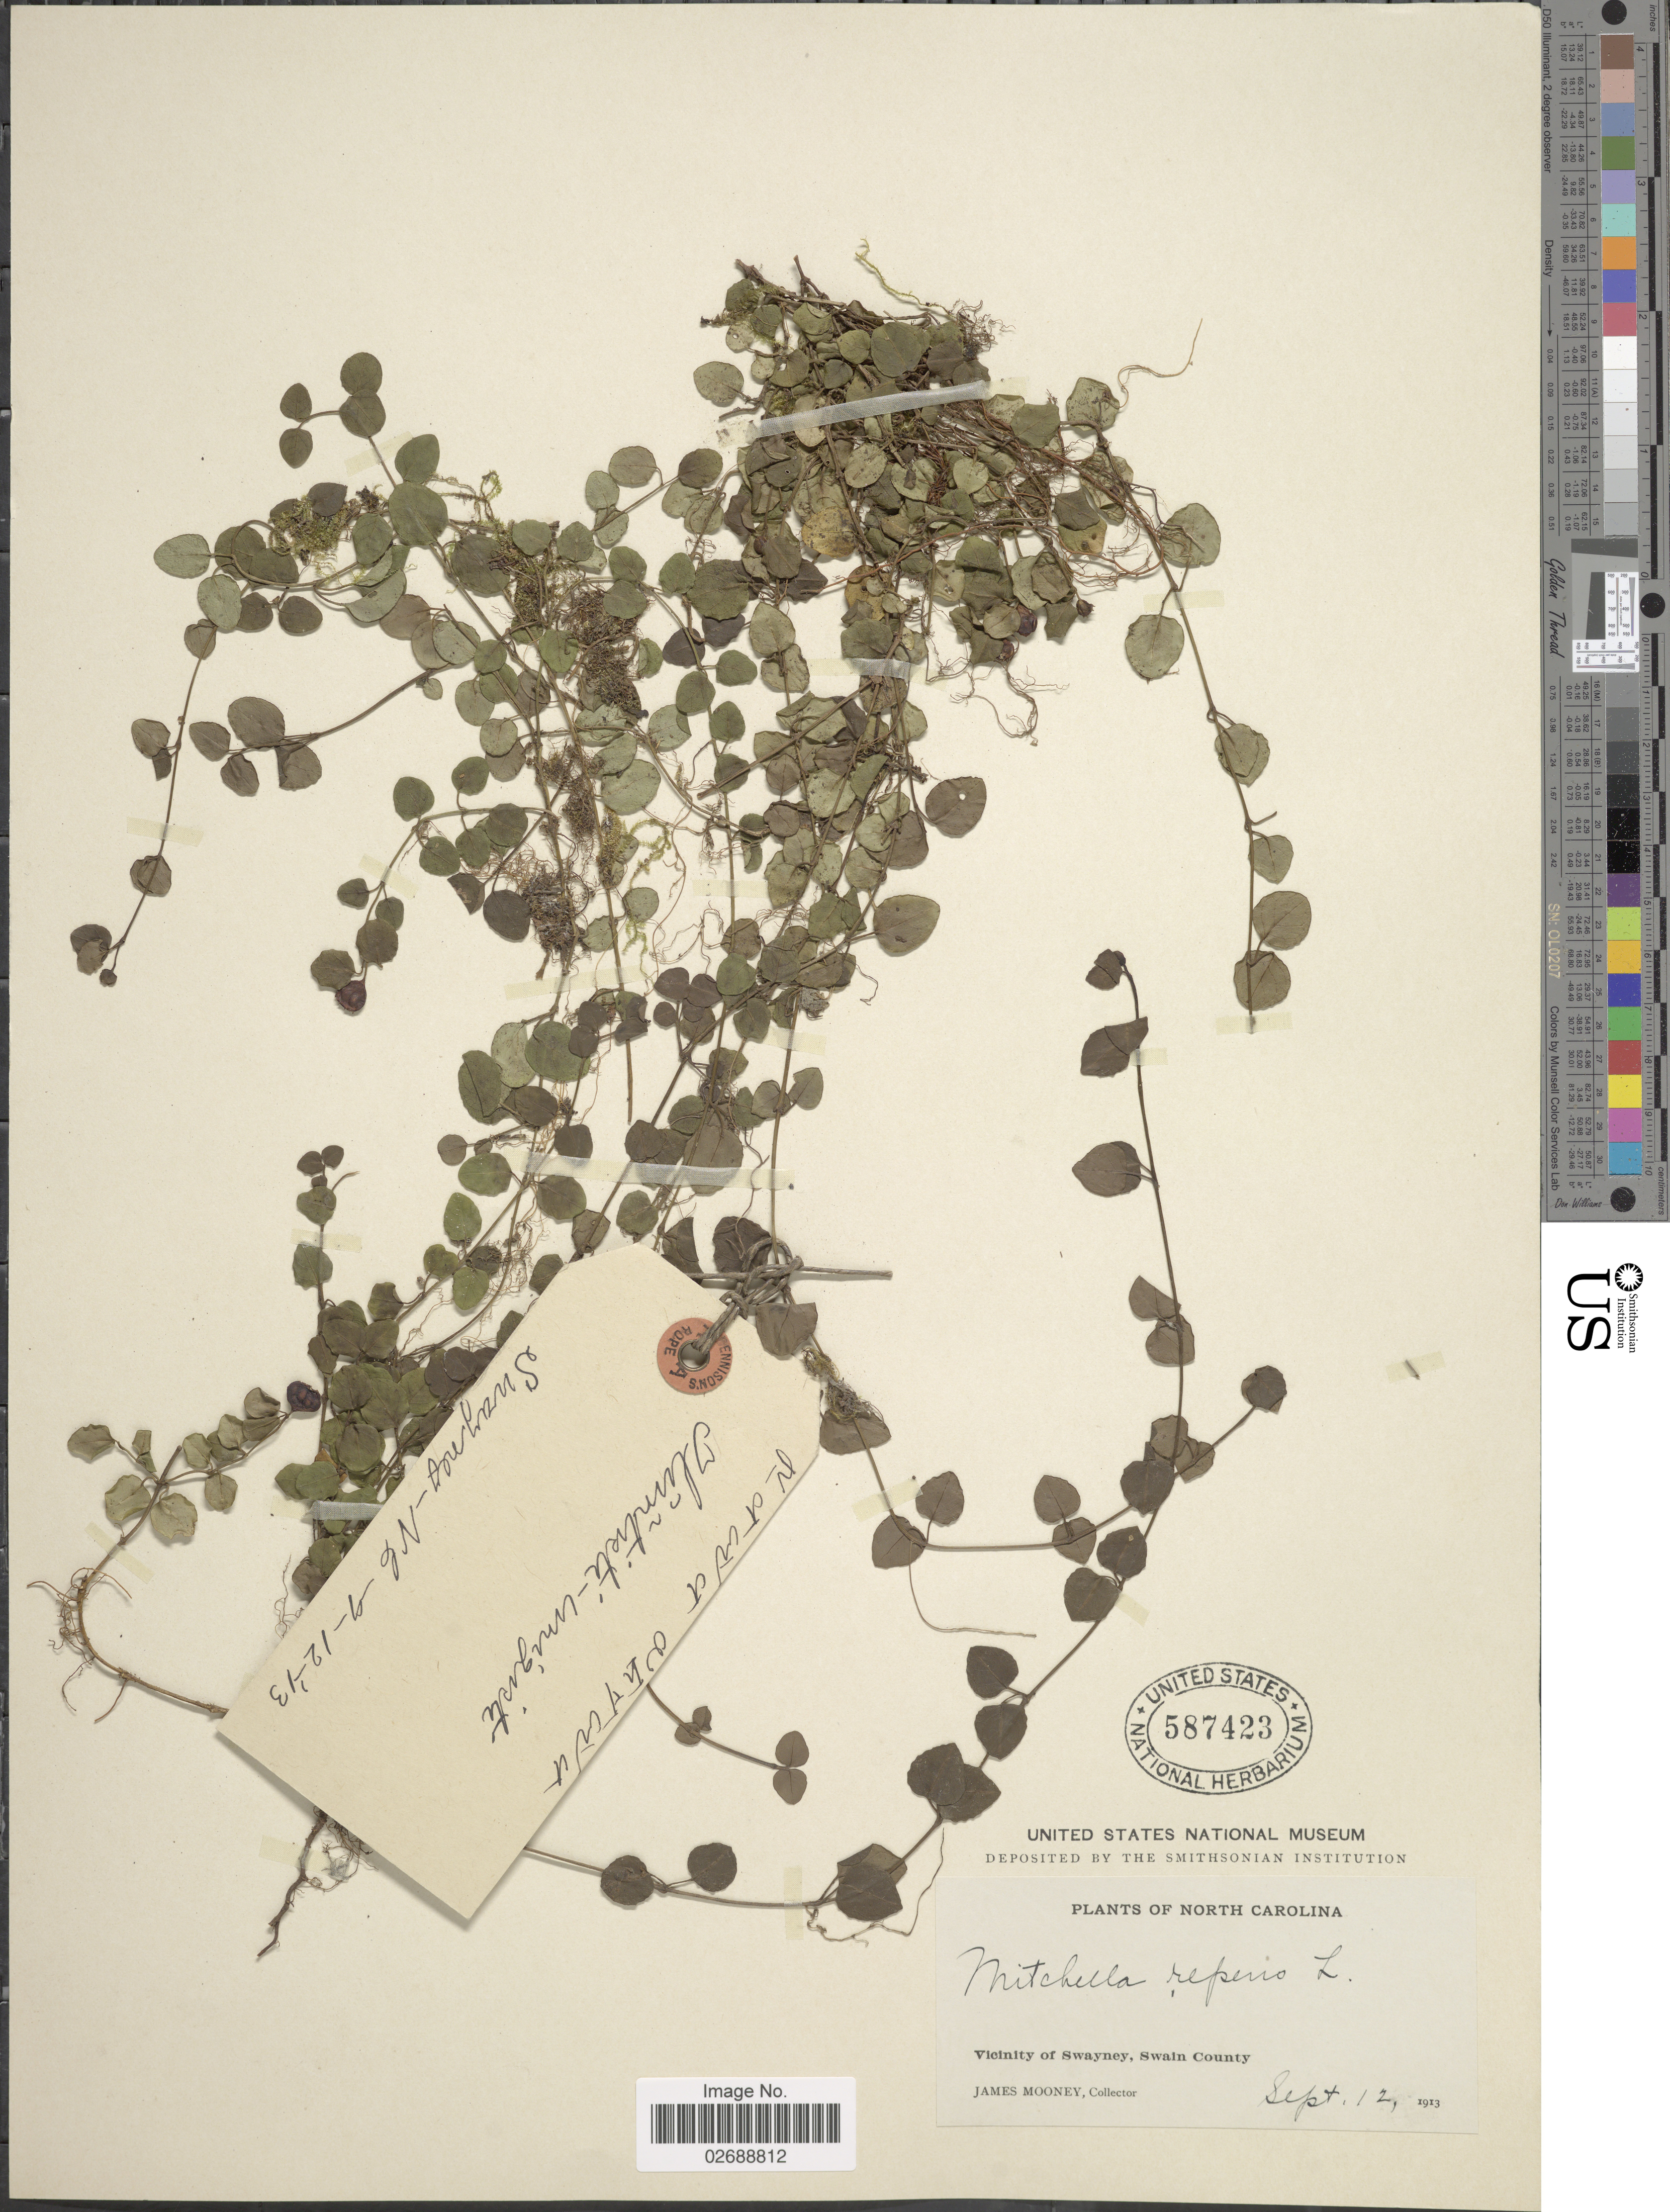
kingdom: Plantae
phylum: Tracheophyta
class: Magnoliopsida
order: Gentianales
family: Rubiaceae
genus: Mitchella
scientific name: Mitchella repens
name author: L.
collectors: J. Mooney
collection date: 1913-09-12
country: United States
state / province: North Carolina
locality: Vicinity of Swayney, Swain County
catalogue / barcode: US 587423